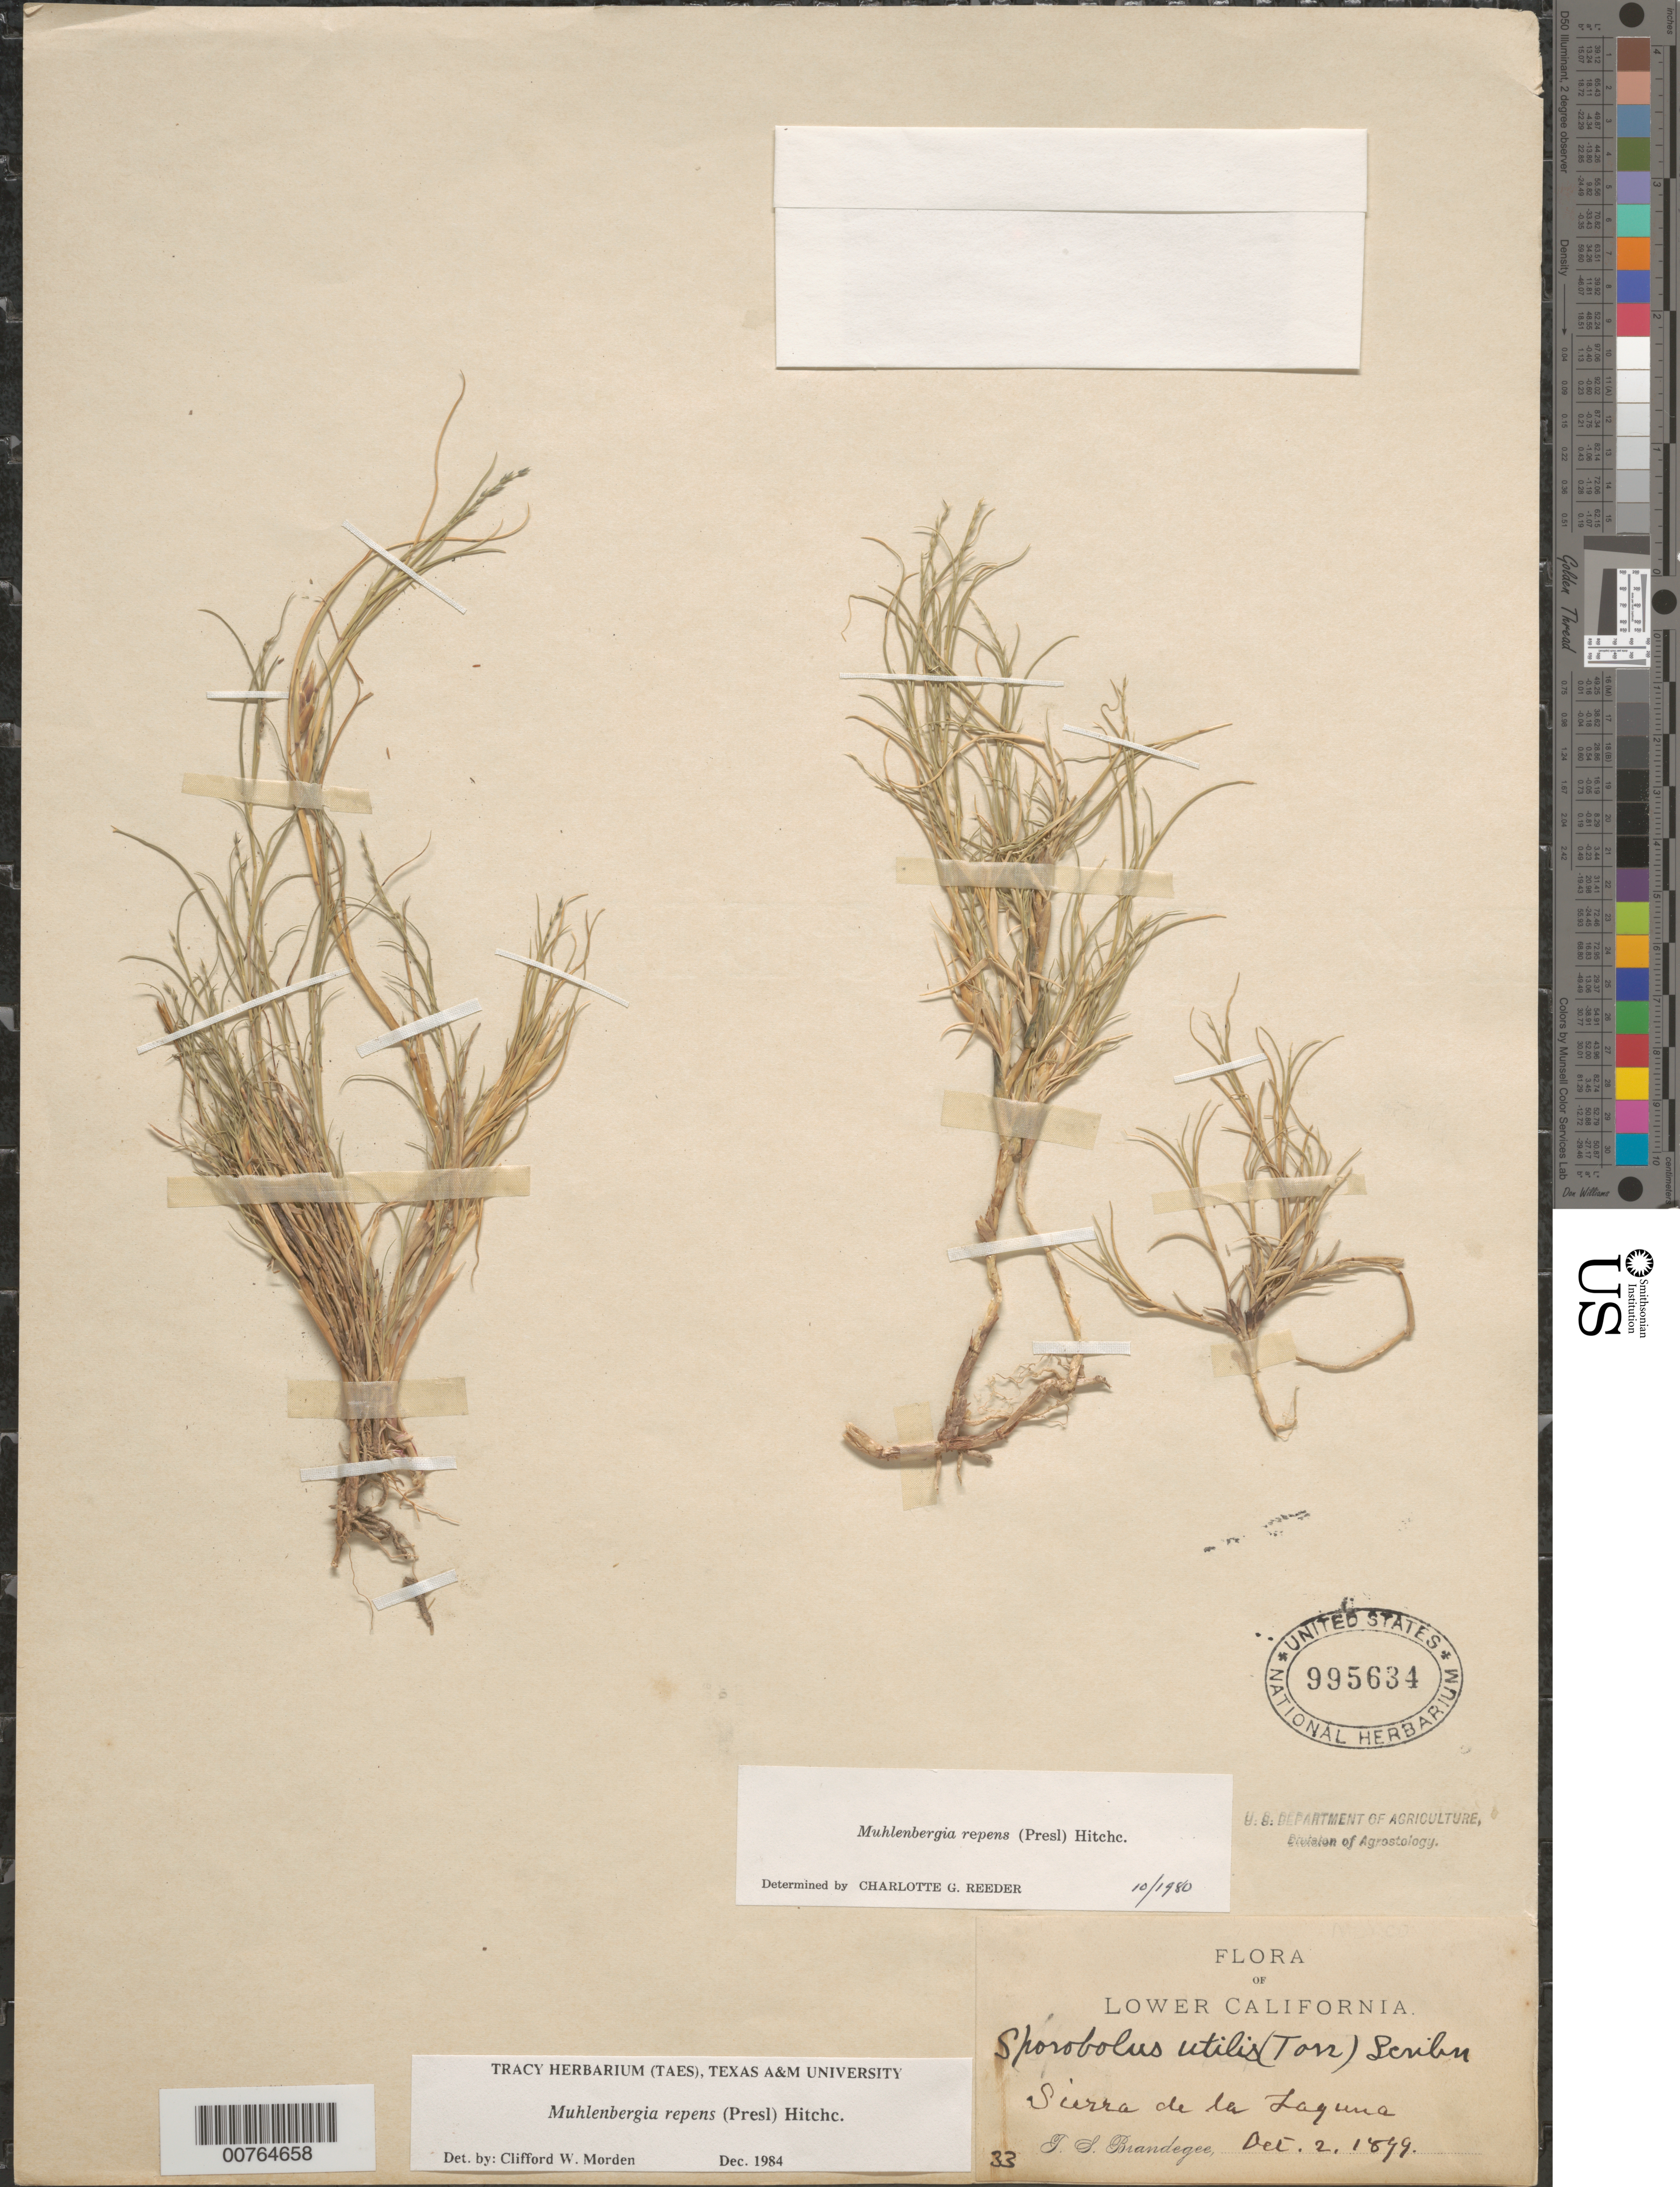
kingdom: Plantae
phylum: Tracheophyta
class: Liliopsida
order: Poales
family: Poaceae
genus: Muhlenbergia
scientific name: Muhlenbergia repens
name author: (J. Presl) Hitchc.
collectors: T. S. Brandegee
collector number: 33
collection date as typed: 02 Oct 1899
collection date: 1899-10-02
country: Mexico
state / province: Baja California Sur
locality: Sierra de la Laguna.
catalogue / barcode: US 995634